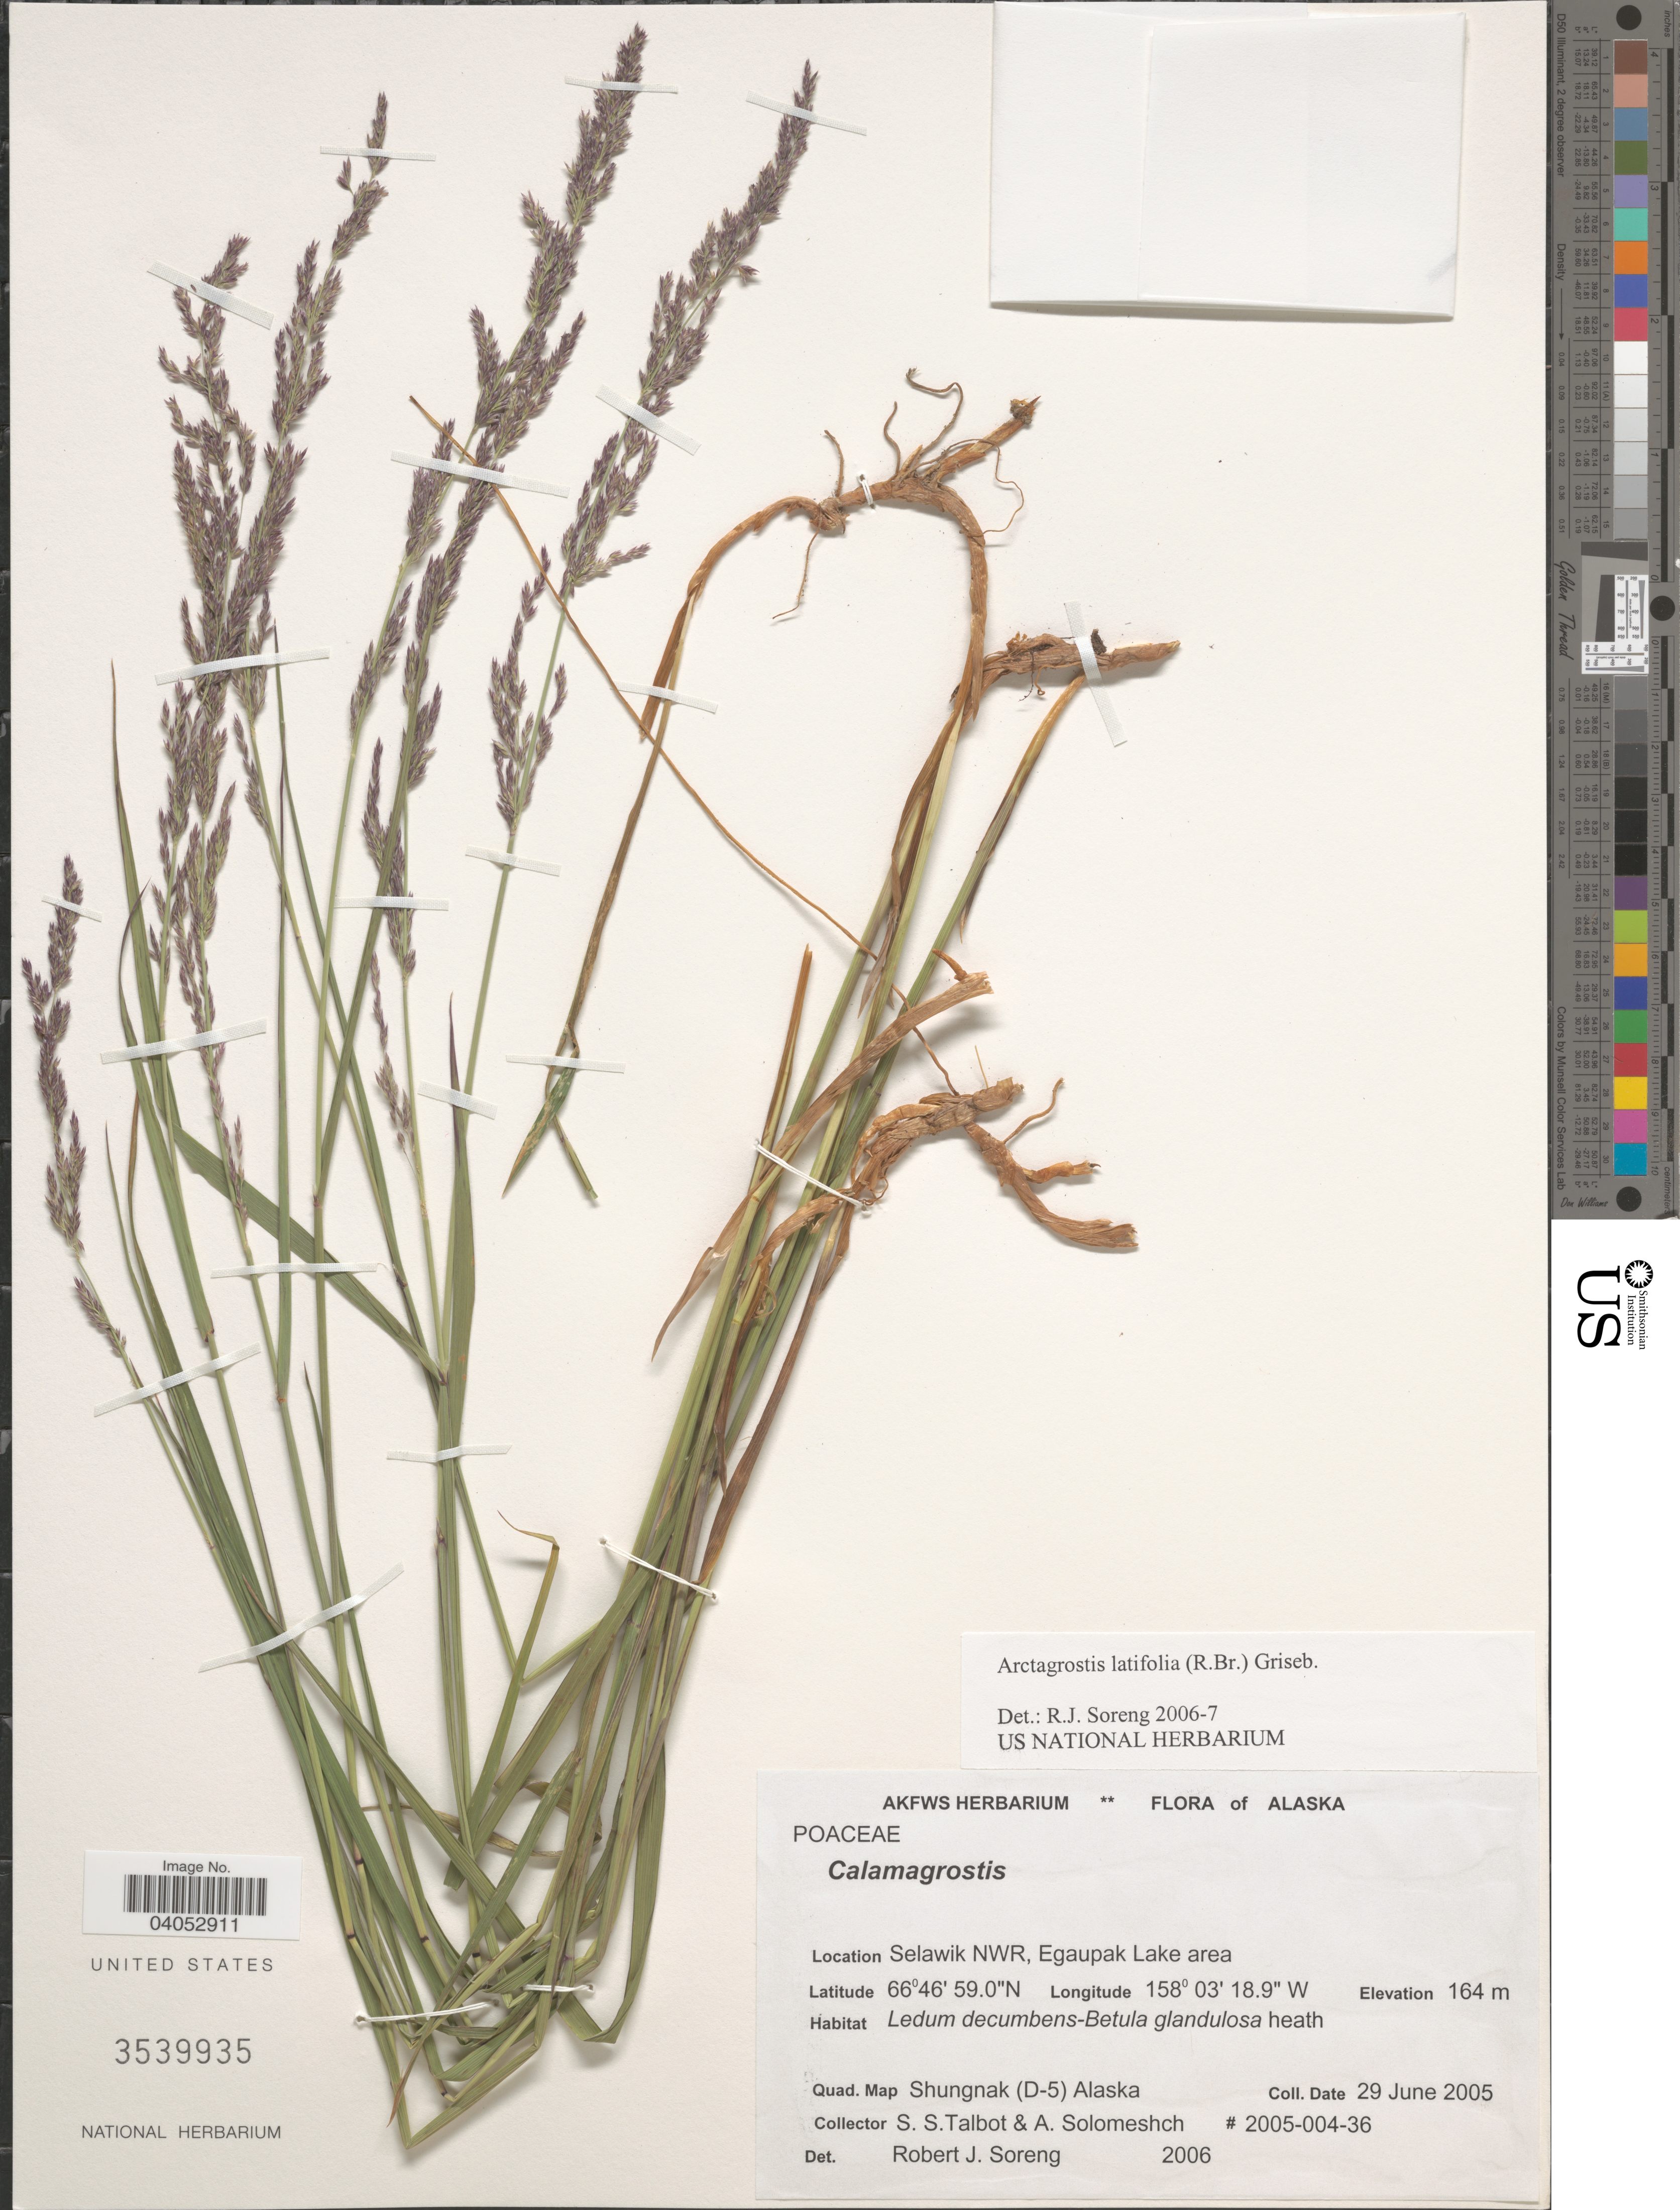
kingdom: Plantae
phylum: Tracheophyta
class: Liliopsida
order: Poales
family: Poaceae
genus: Arctagrostis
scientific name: Arctagrostis latifolia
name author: (R. Br.) Griseb.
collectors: S. S. Talbot & A. Solomeshch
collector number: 2005-004-36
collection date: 2005-06-29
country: United States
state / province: Alaska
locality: Selawik NWR, Egaupak Lake area. Quad. Map Shungnak (D-5).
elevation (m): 164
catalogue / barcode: US 3539935